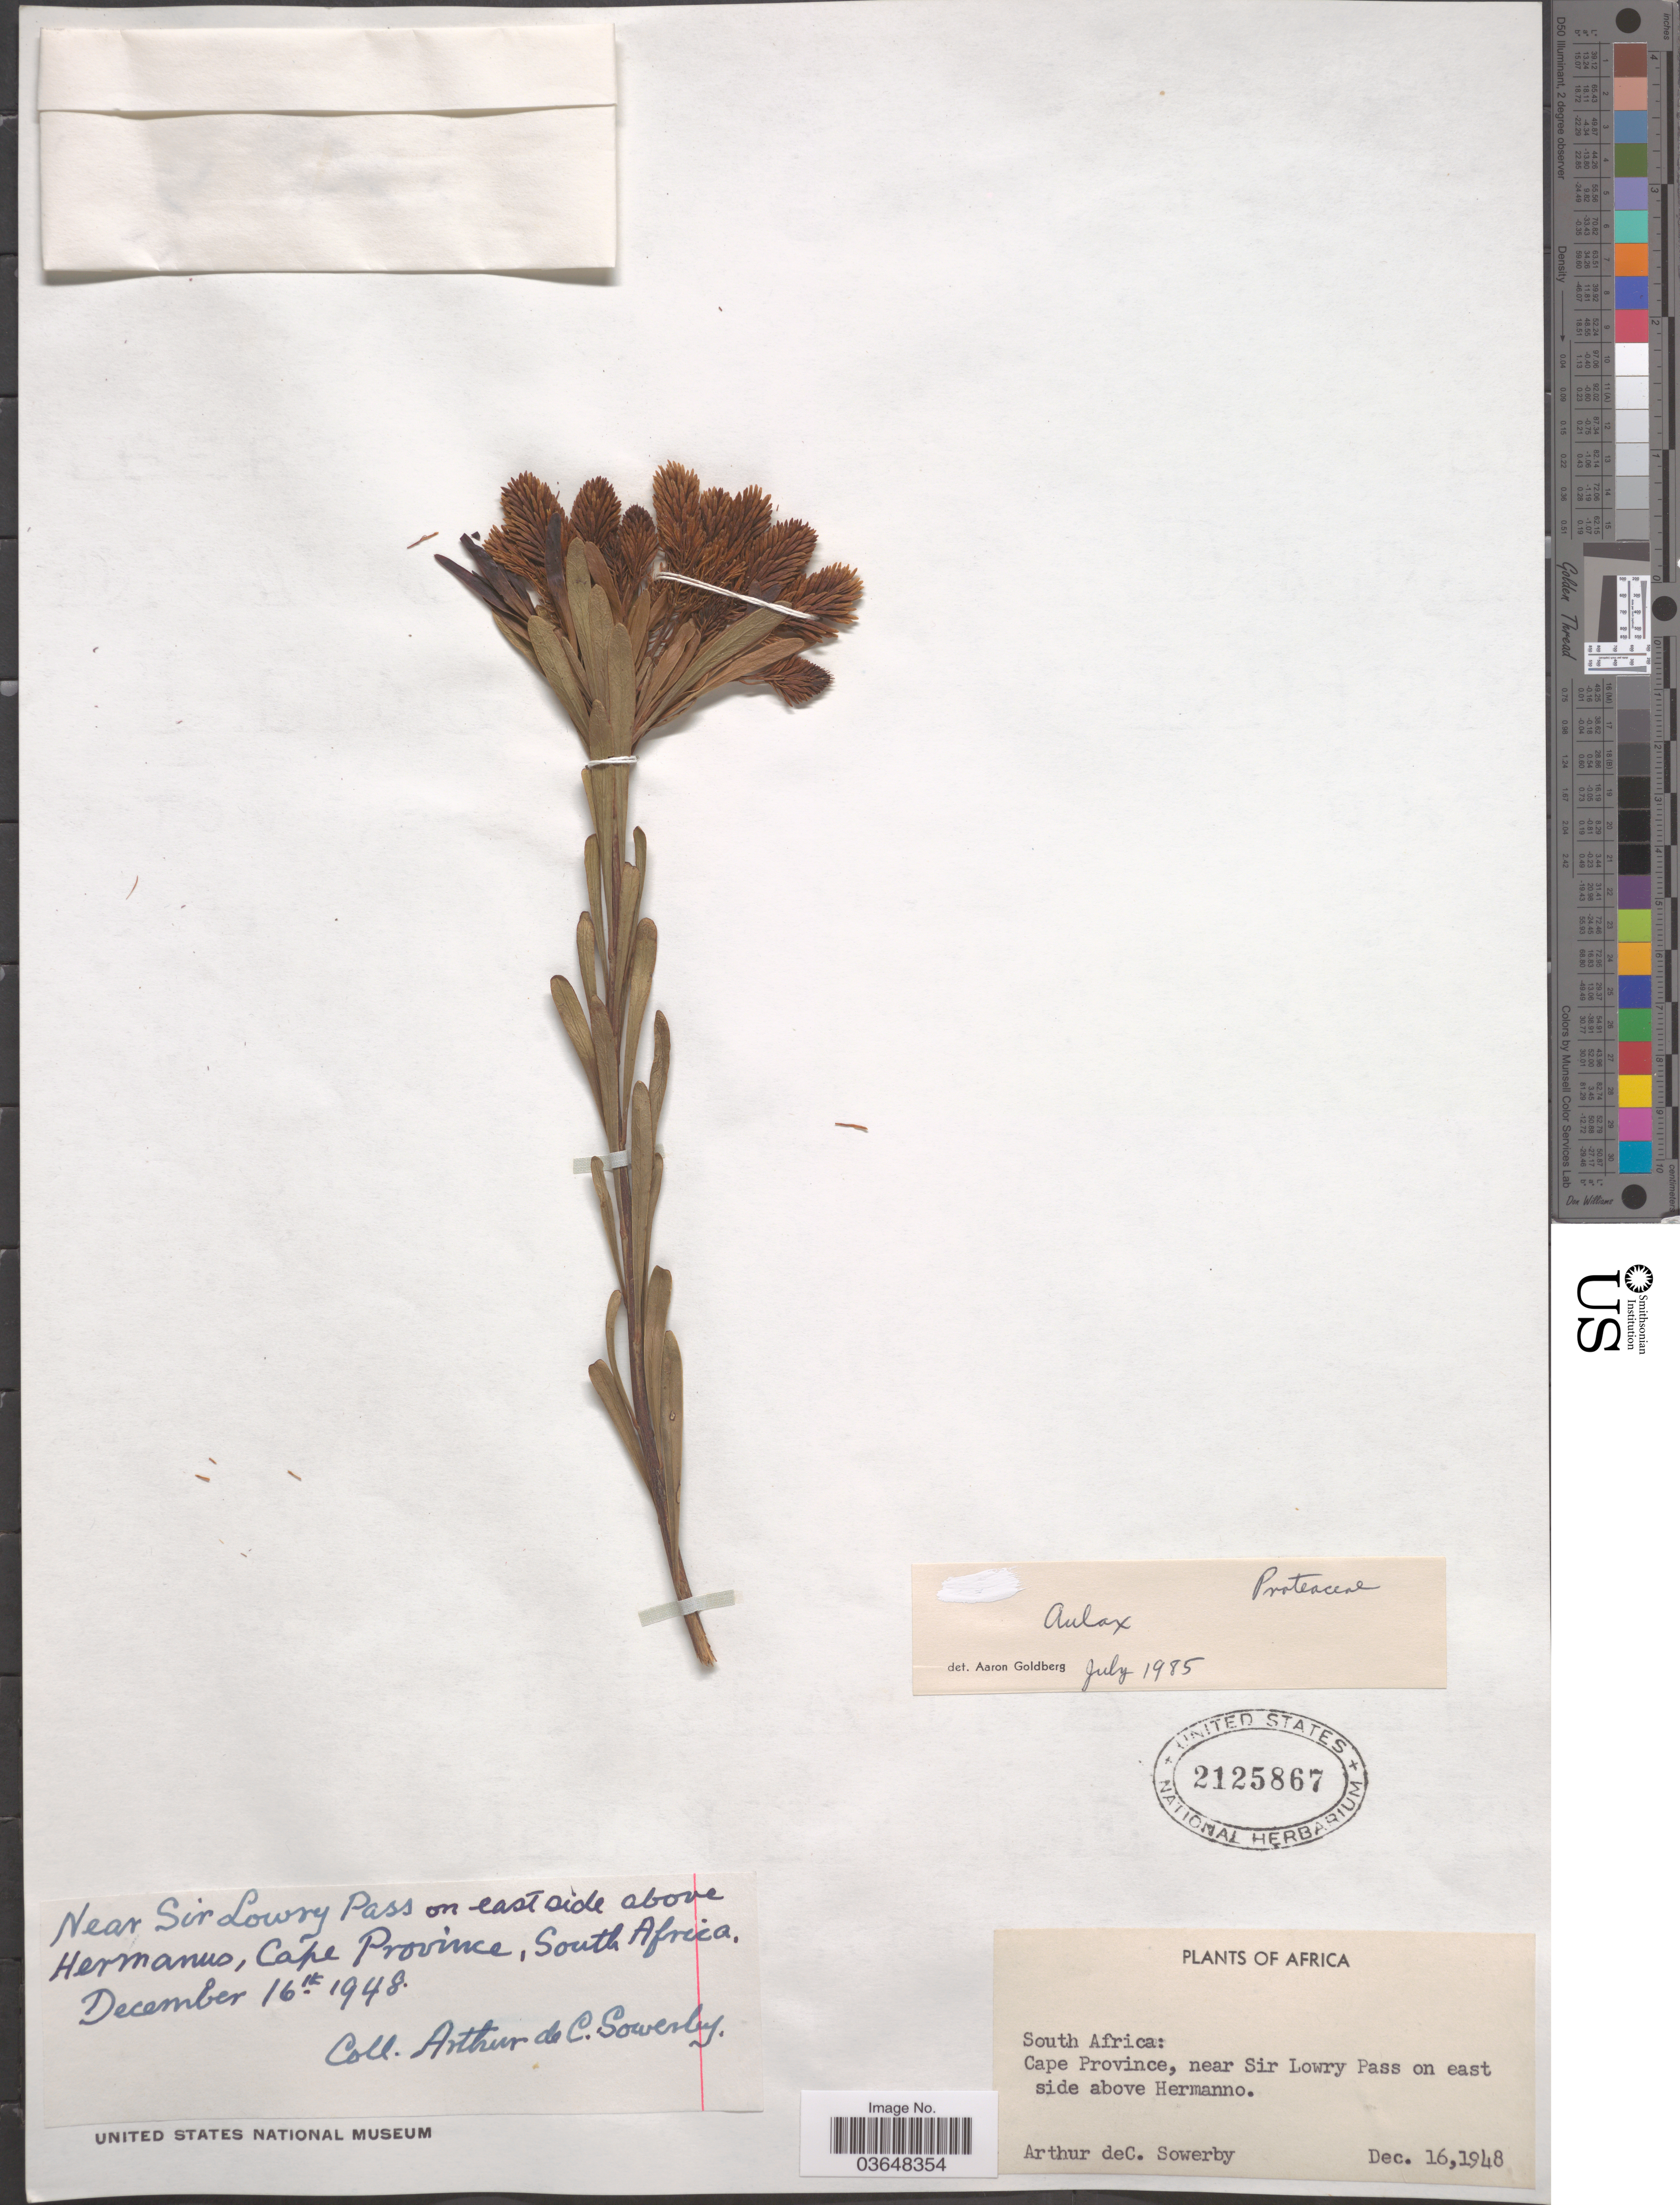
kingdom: Plantae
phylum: Tracheophyta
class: Magnoliopsida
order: Proteales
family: Proteaceae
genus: Aulax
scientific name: Aulax sp.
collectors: A. Sowerby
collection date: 1948-12-16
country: South Africa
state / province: Western Cape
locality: Near Sir Lowry Pass on east side above Hermanno.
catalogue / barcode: US 2125867